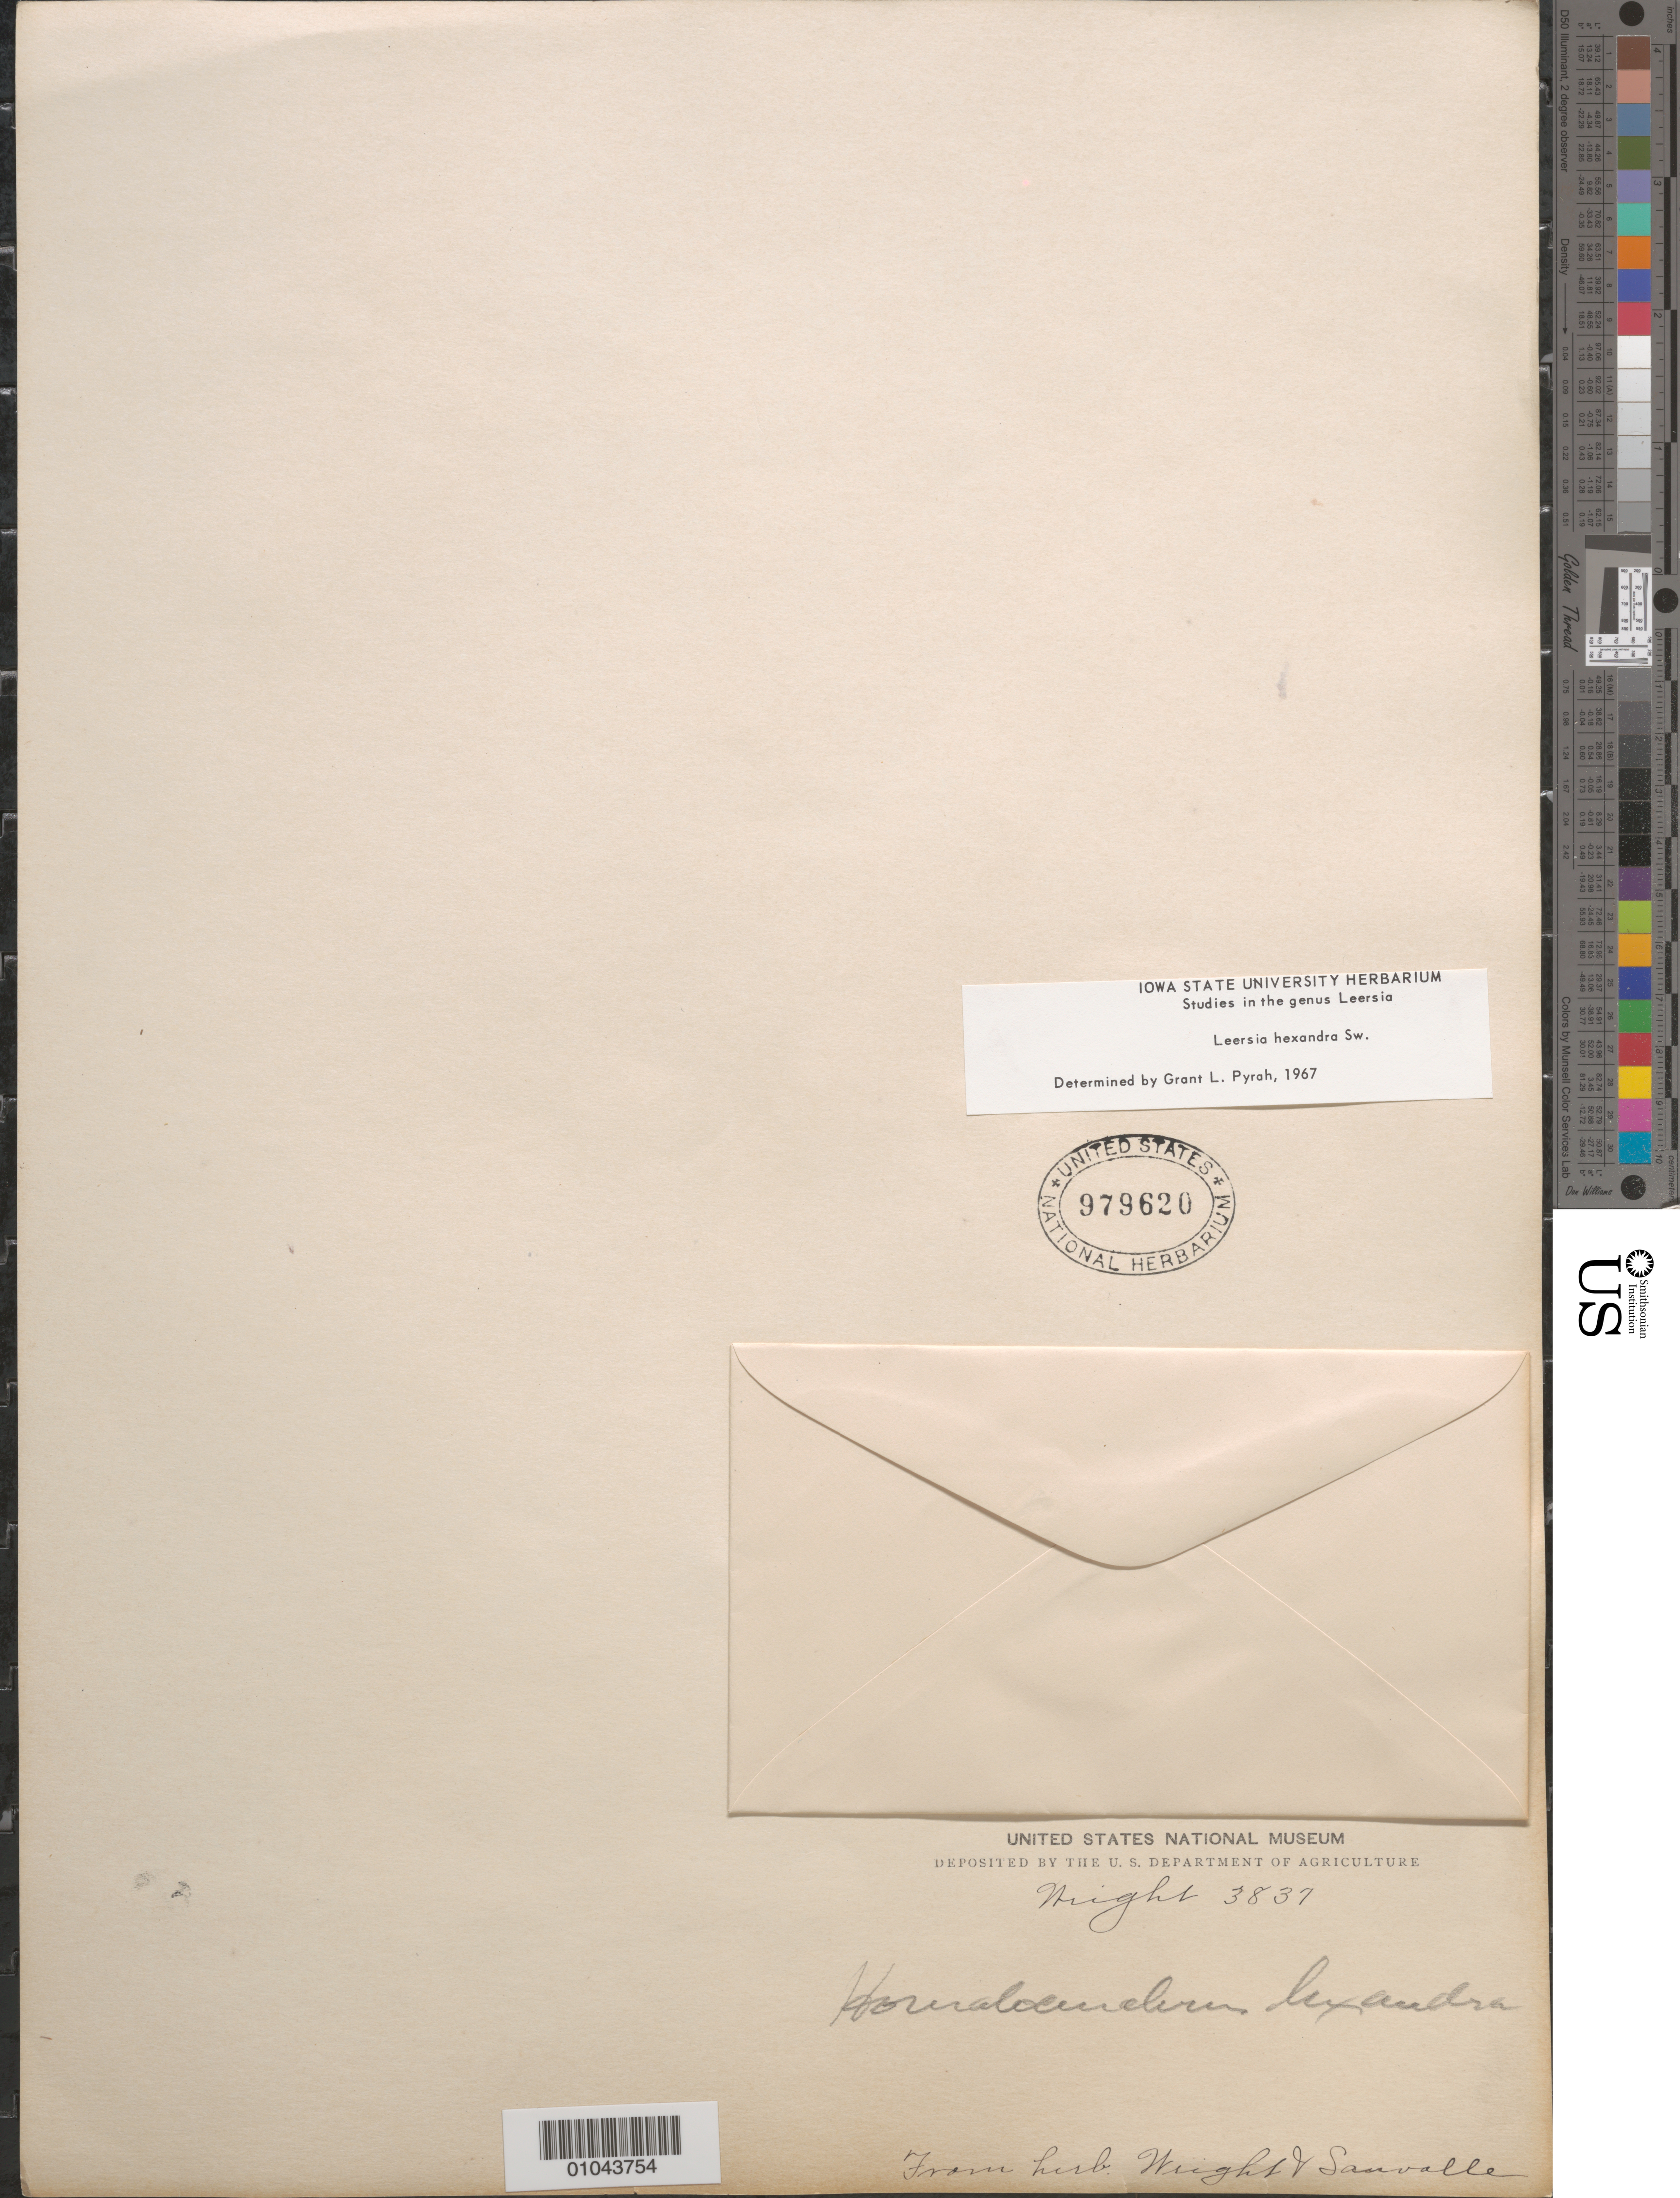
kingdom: Plantae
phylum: Tracheophyta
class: Liliopsida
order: Poales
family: Poaceae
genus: Leersia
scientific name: Leersia hexandra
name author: Sw.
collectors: Wright, --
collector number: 3837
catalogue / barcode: US 979620